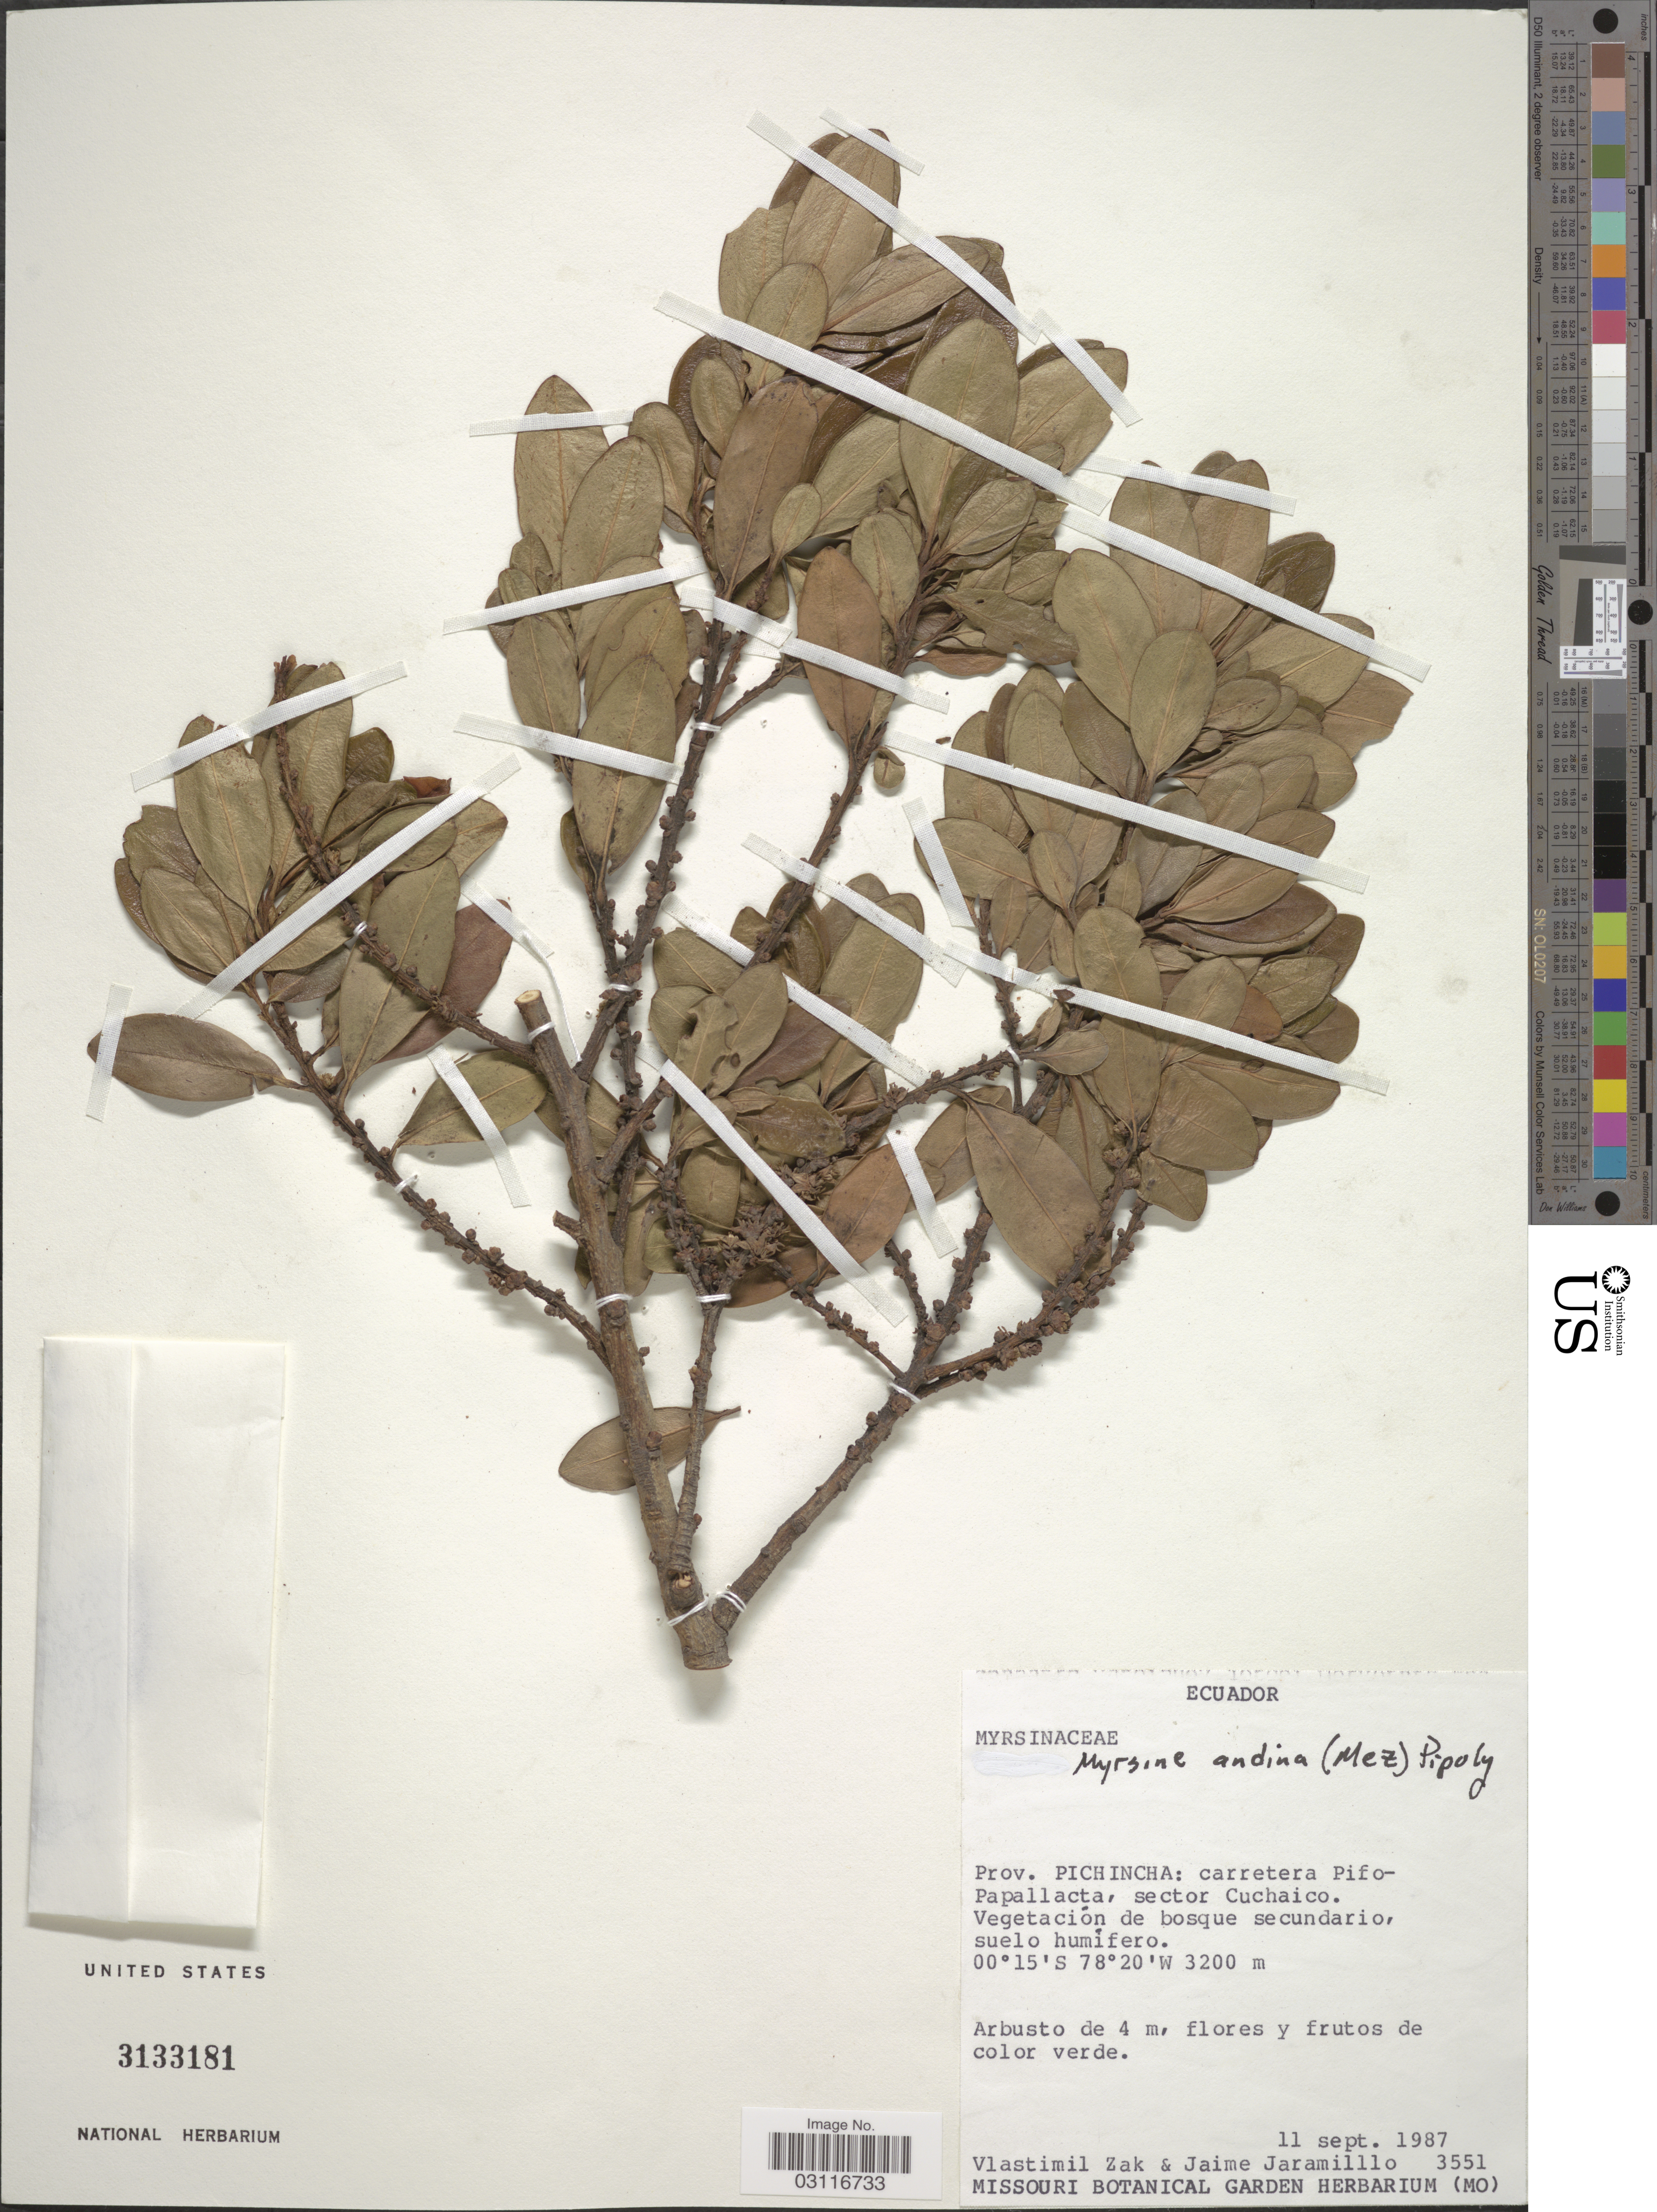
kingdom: Plantae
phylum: Tracheophyta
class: Magnoliopsida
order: Ericales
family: Primulaceae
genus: Myrsine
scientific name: Myrsine andina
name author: (Mez) Pipoly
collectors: V. Zak & J. Jaramillo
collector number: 3551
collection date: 1987-09-11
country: Ecuador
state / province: Pichincha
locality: Carretera Pifo-Papallacta, sector Cuchaico.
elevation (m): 3200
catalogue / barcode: US 3133181